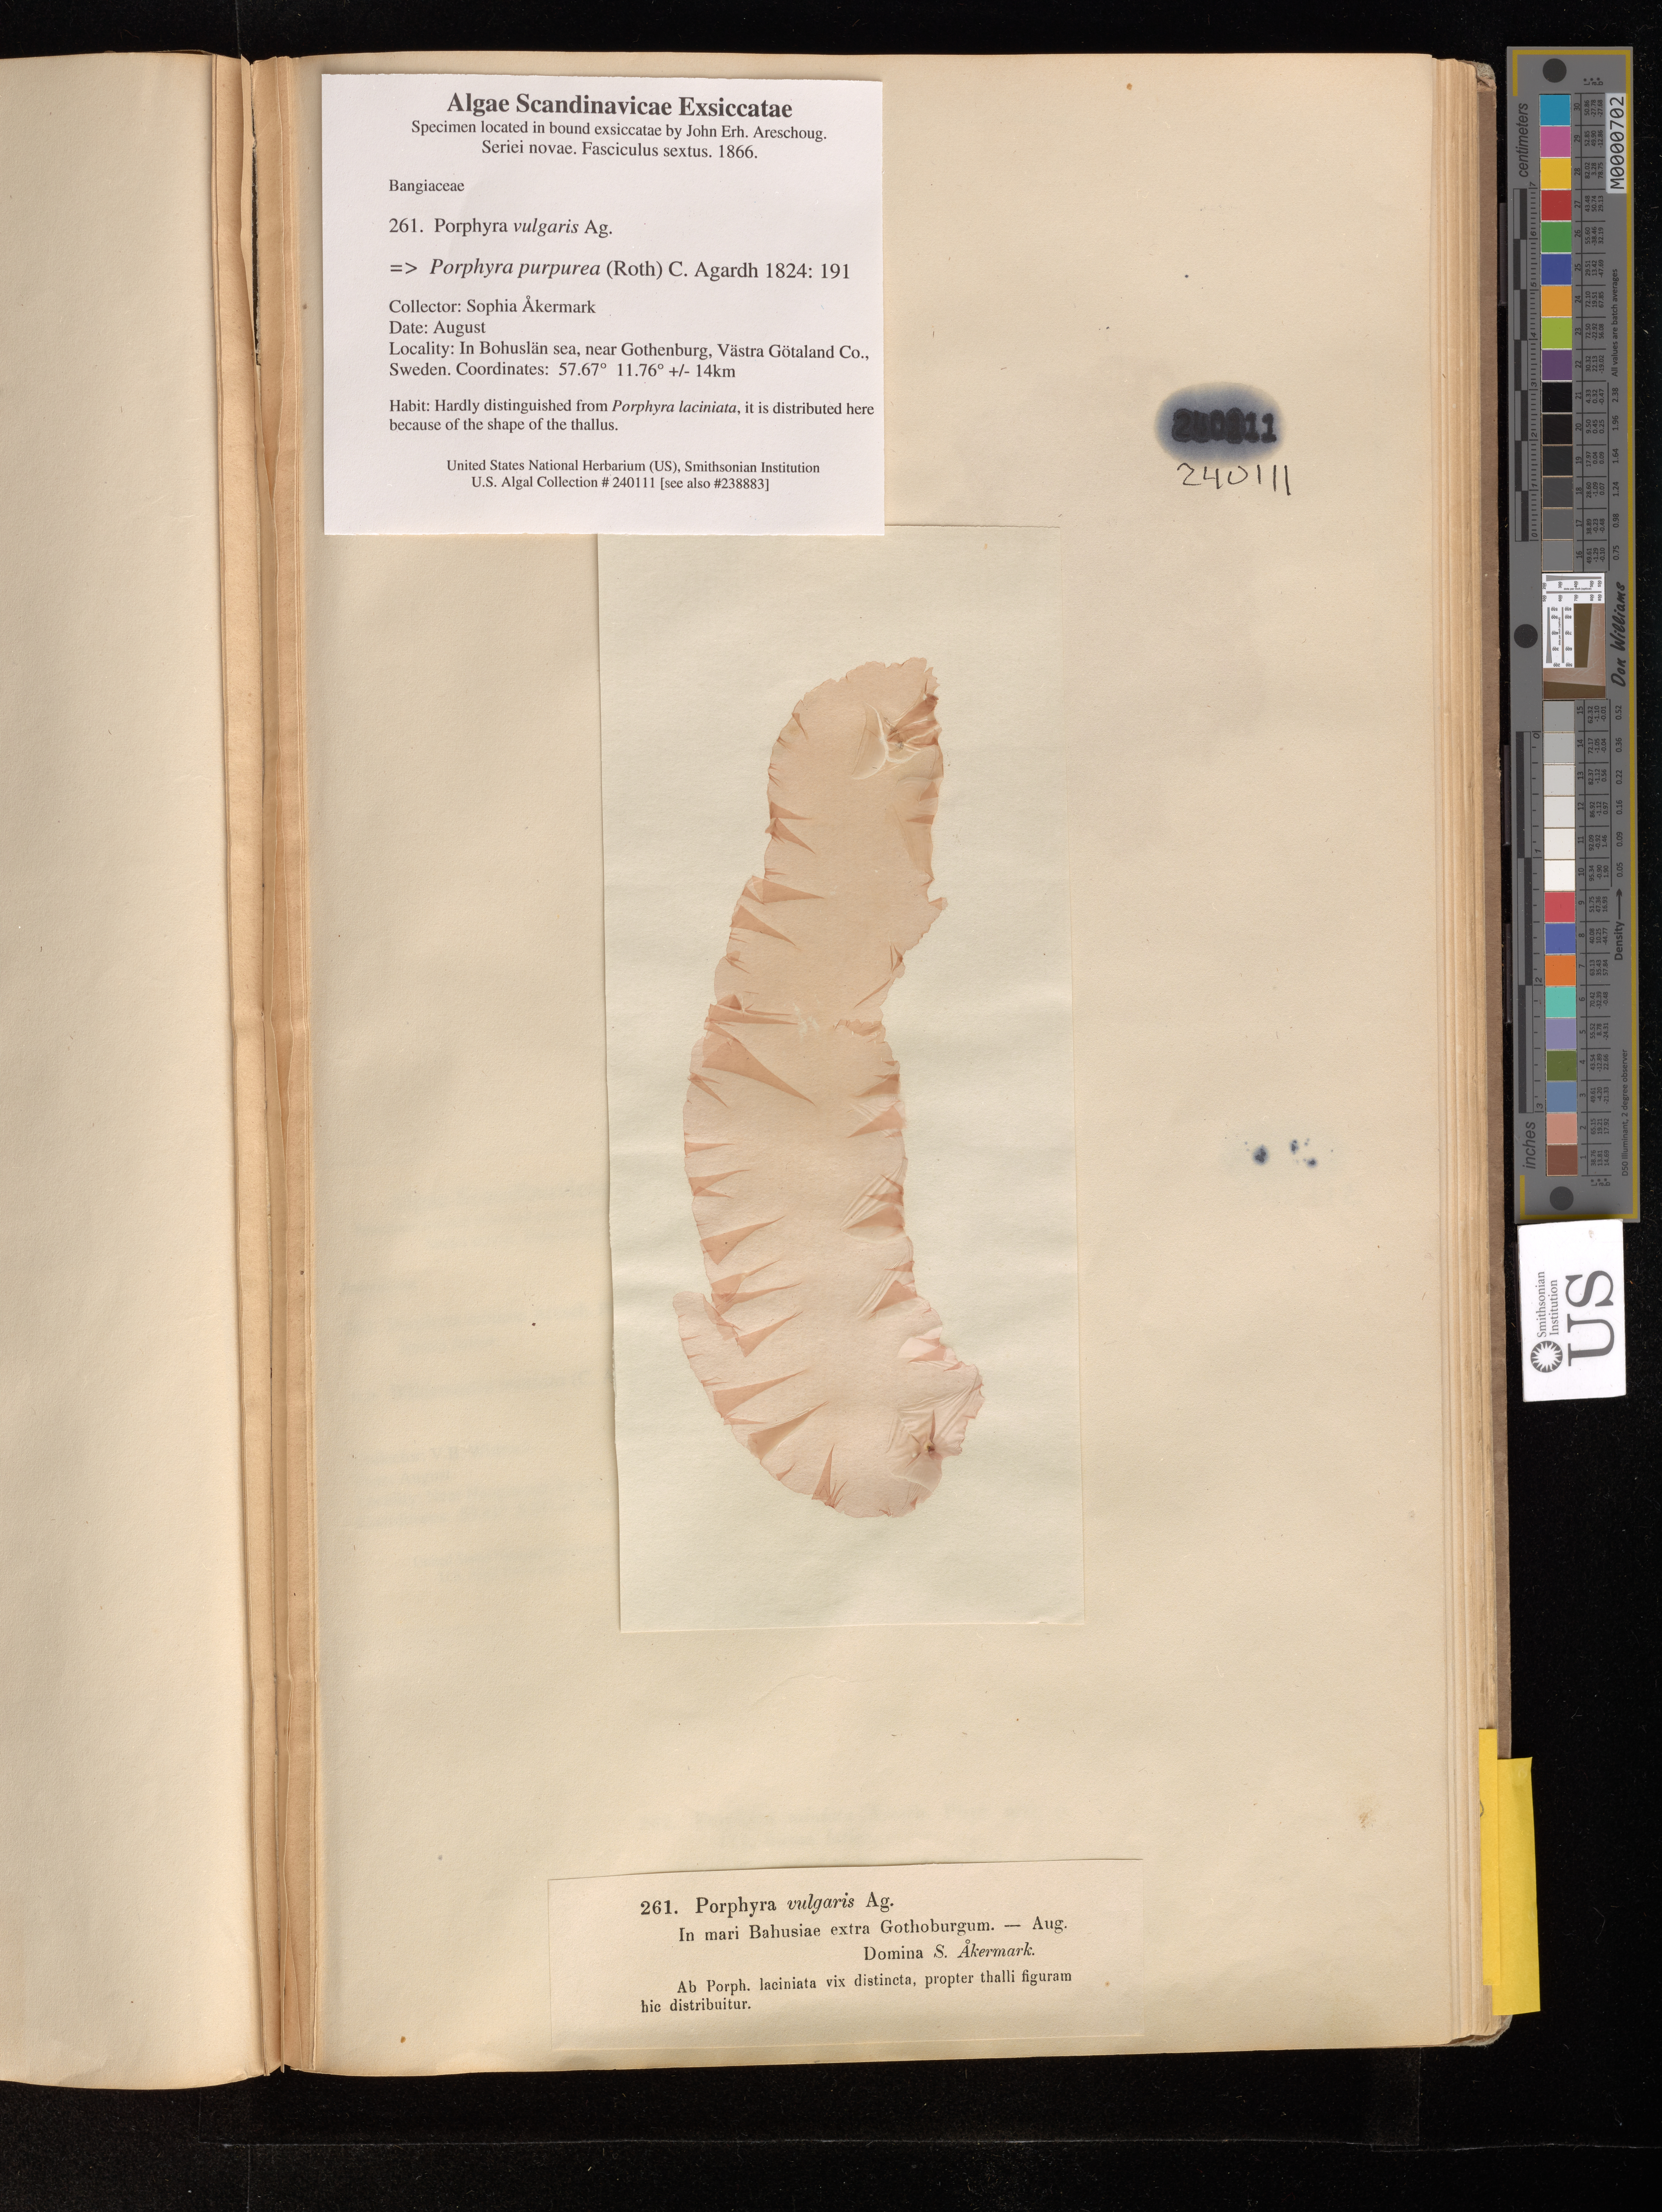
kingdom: Plantae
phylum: Rhodophyta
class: Bangiophyceae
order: Bangiales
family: Bangiaceae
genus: Porphyra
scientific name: Porphyra purpurea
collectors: S. Akermark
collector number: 261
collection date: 1866-08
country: Sweden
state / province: Västra Götaland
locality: in Bohuslan sea, near Gothenburg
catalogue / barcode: US 240111